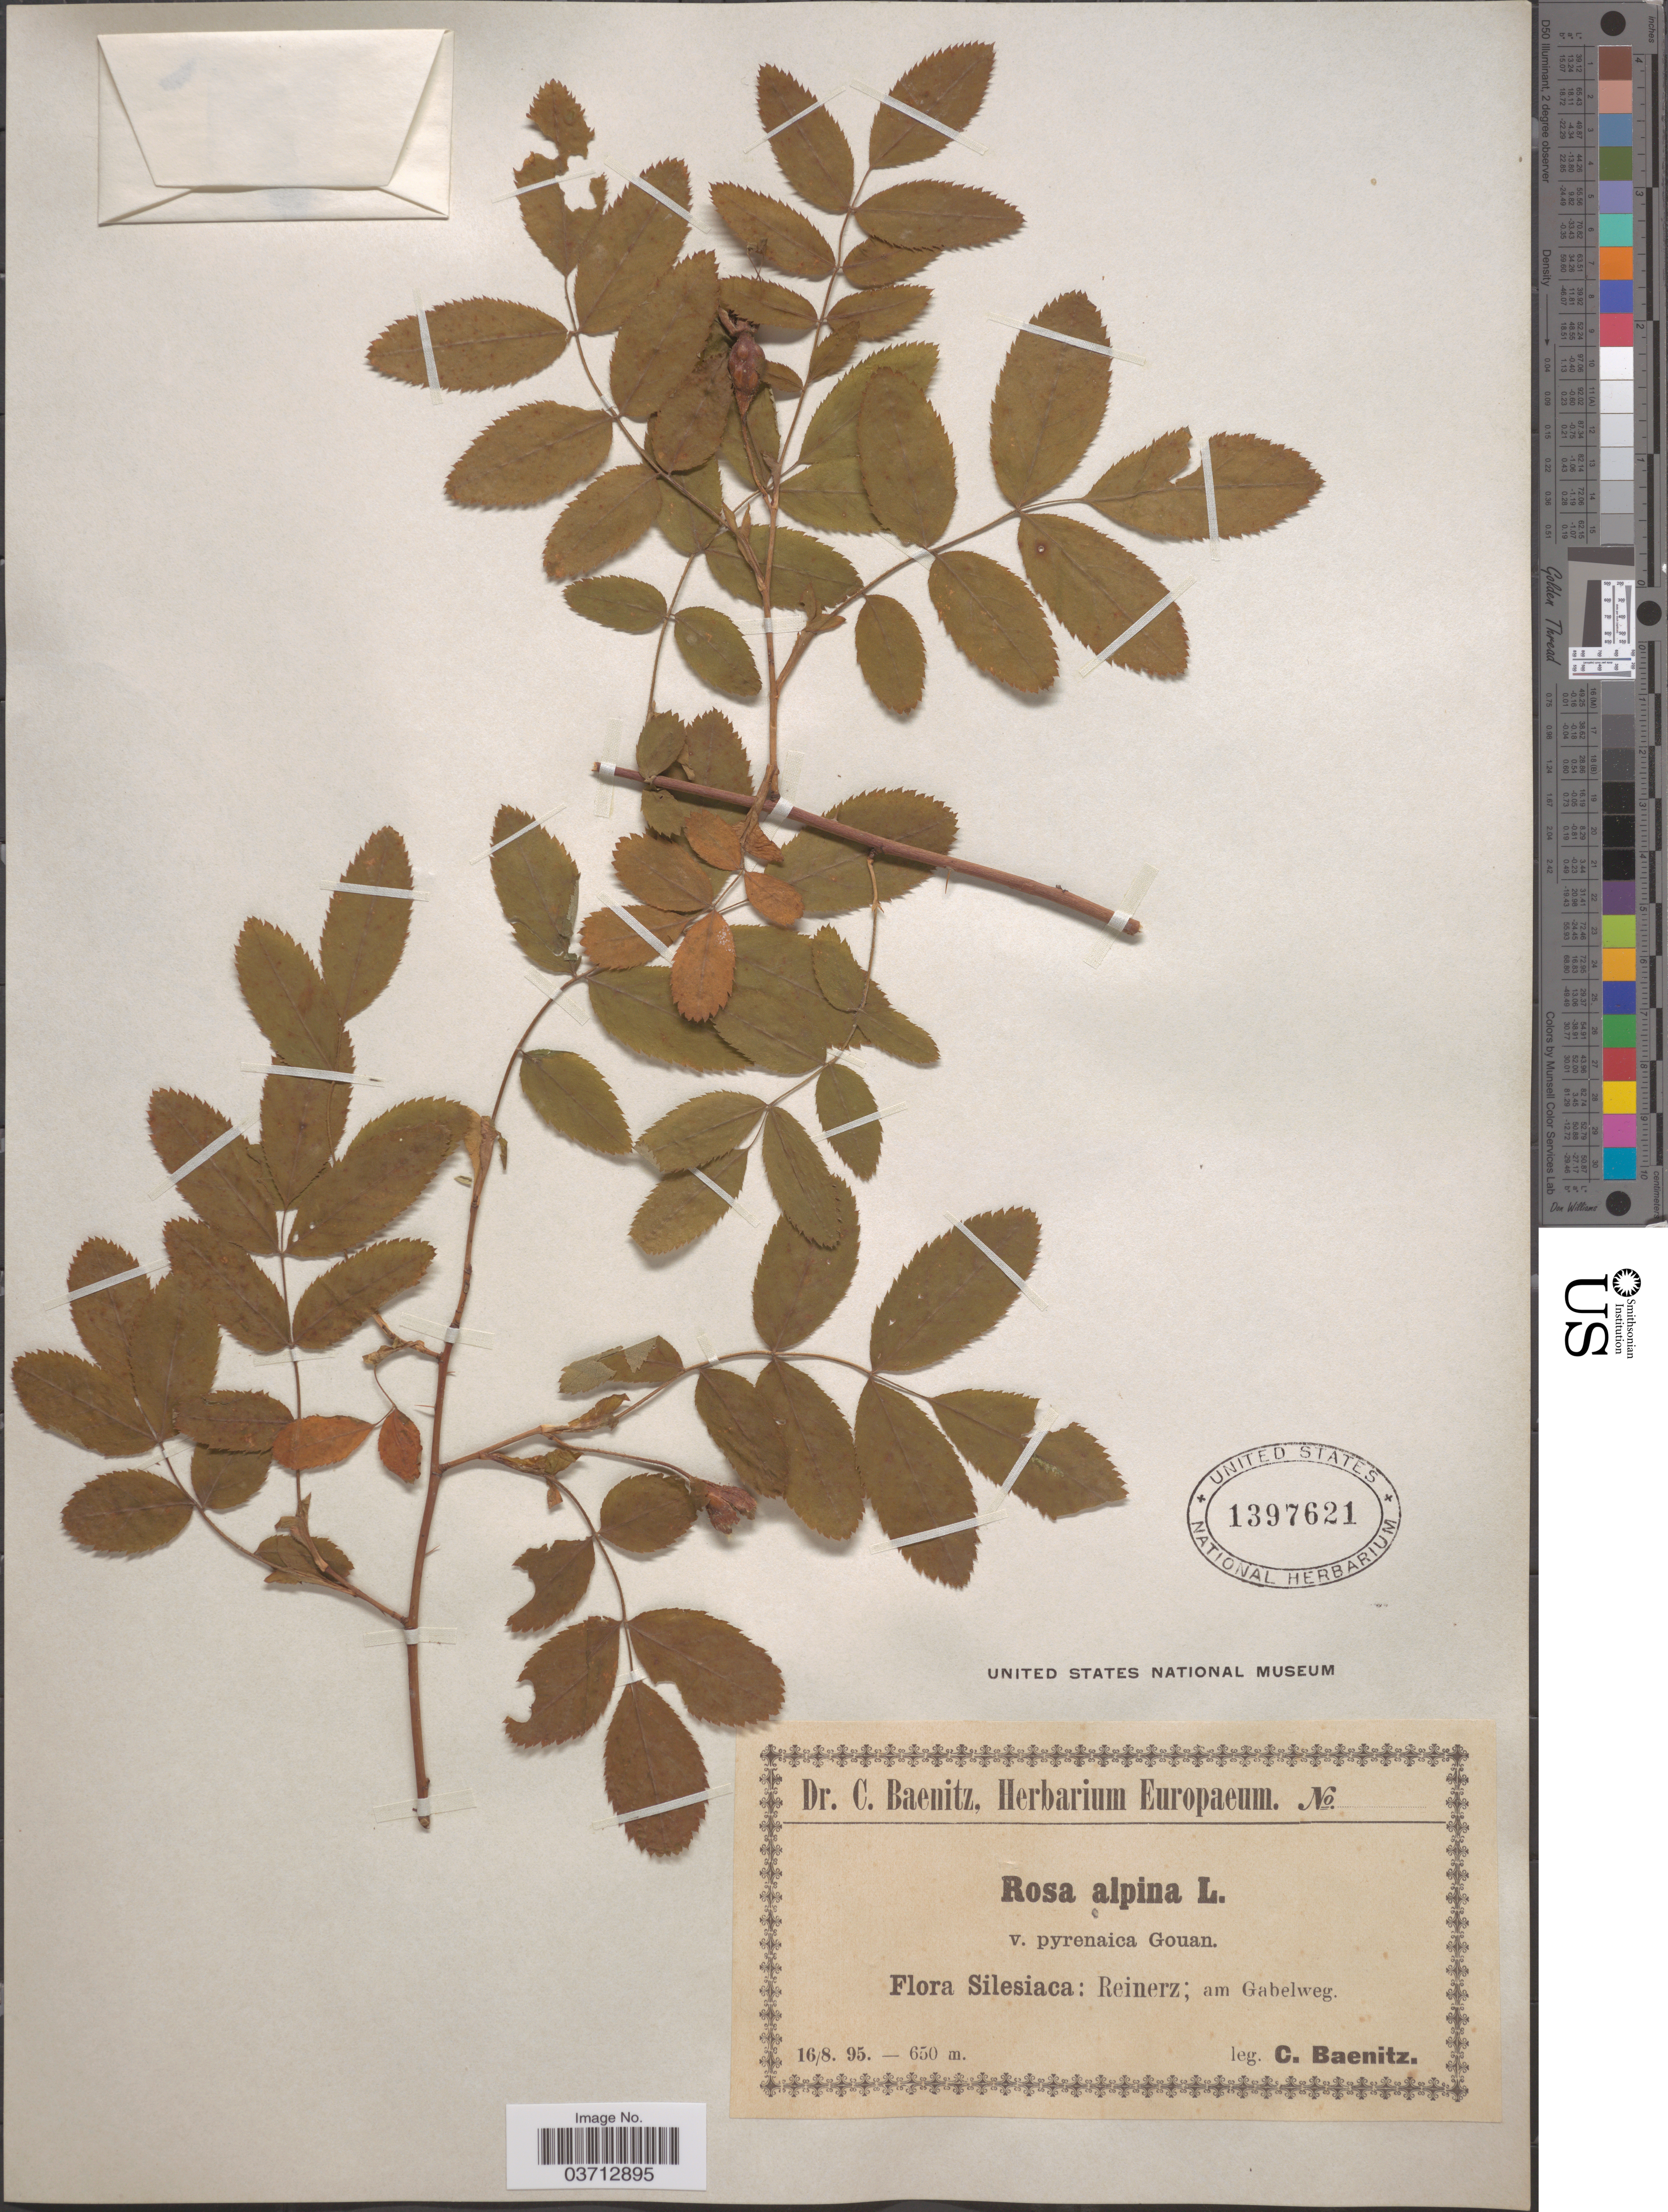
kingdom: Plantae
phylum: Tracheophyta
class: Magnoliopsida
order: Rosales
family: Rosaceae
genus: Rosa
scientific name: Rosa alpina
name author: L.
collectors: C. G. Baenitz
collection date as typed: Transcribed d/m/y: 16/8/95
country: Poland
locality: Silesiaca: Reinerz; am Gabelweg.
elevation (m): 650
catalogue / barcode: US 1397621